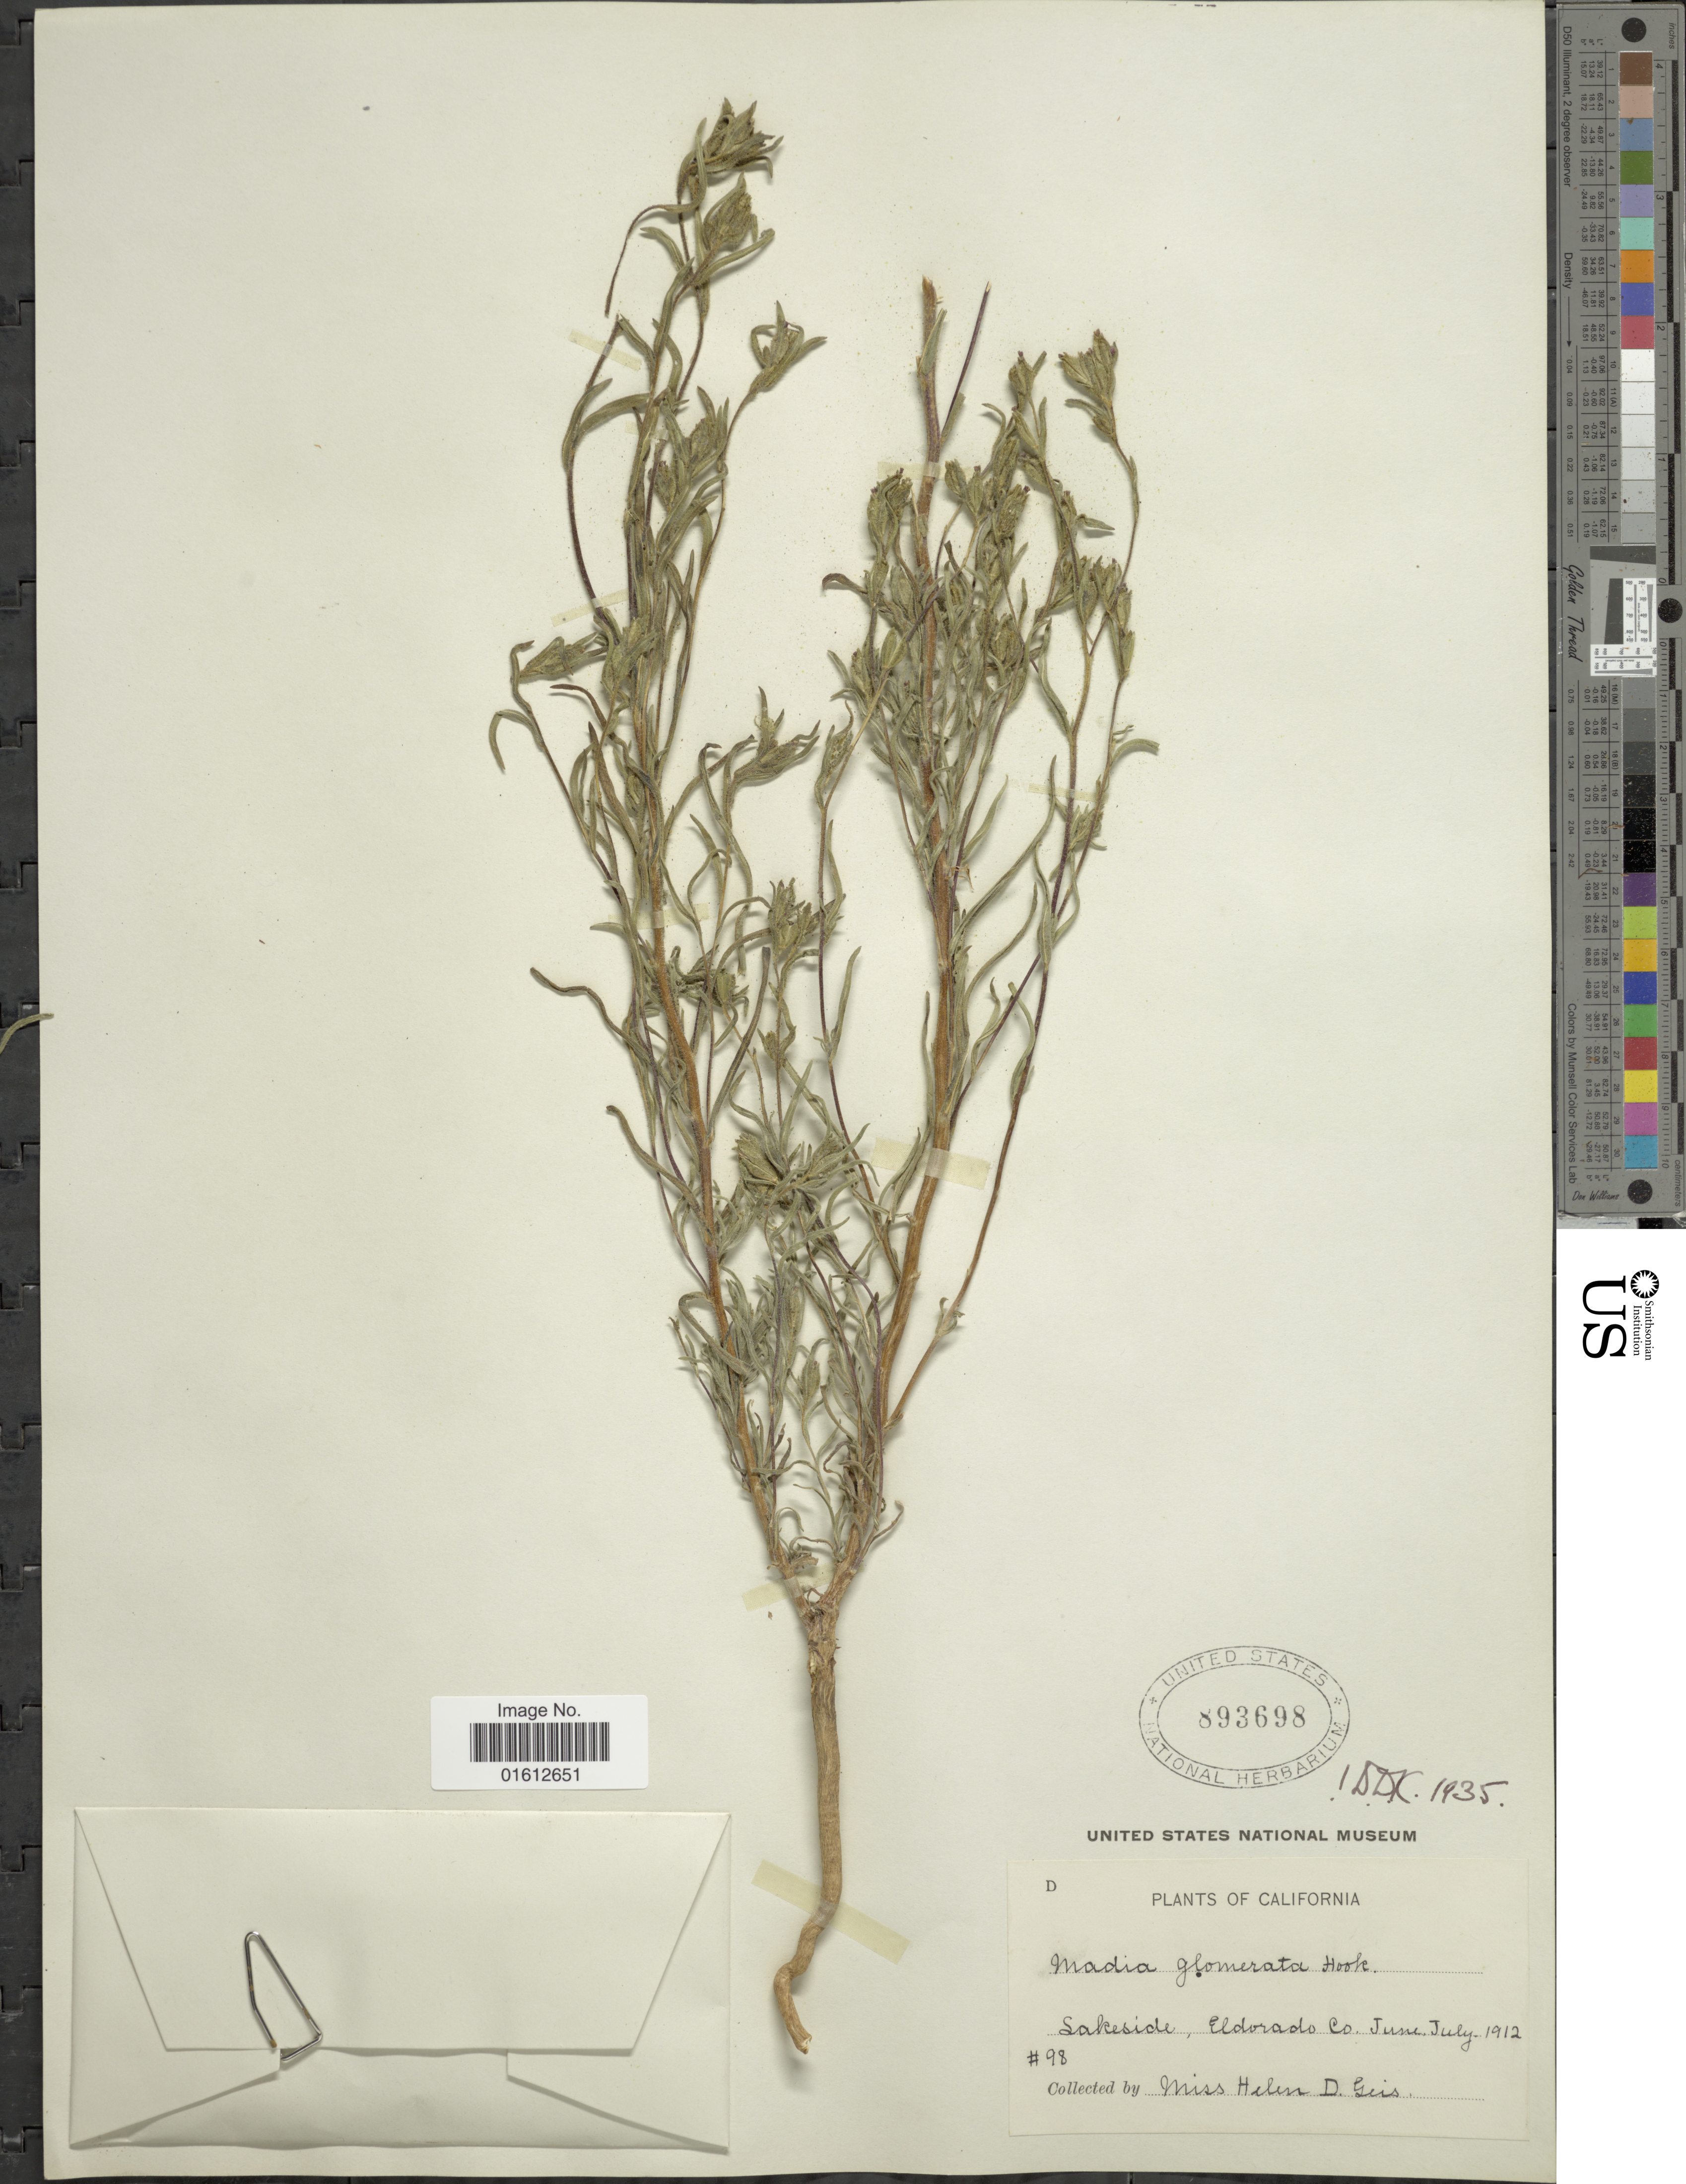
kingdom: Plantae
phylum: Tracheophyta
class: Magnoliopsida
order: Asterales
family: Asteraceae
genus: Madia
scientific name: Madia glomerata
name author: Hook.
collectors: H. Geis & S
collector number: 98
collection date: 1912-06/1912-07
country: United States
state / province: California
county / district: El Dorado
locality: Lakeside, Eldorado Co.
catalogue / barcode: US 893698